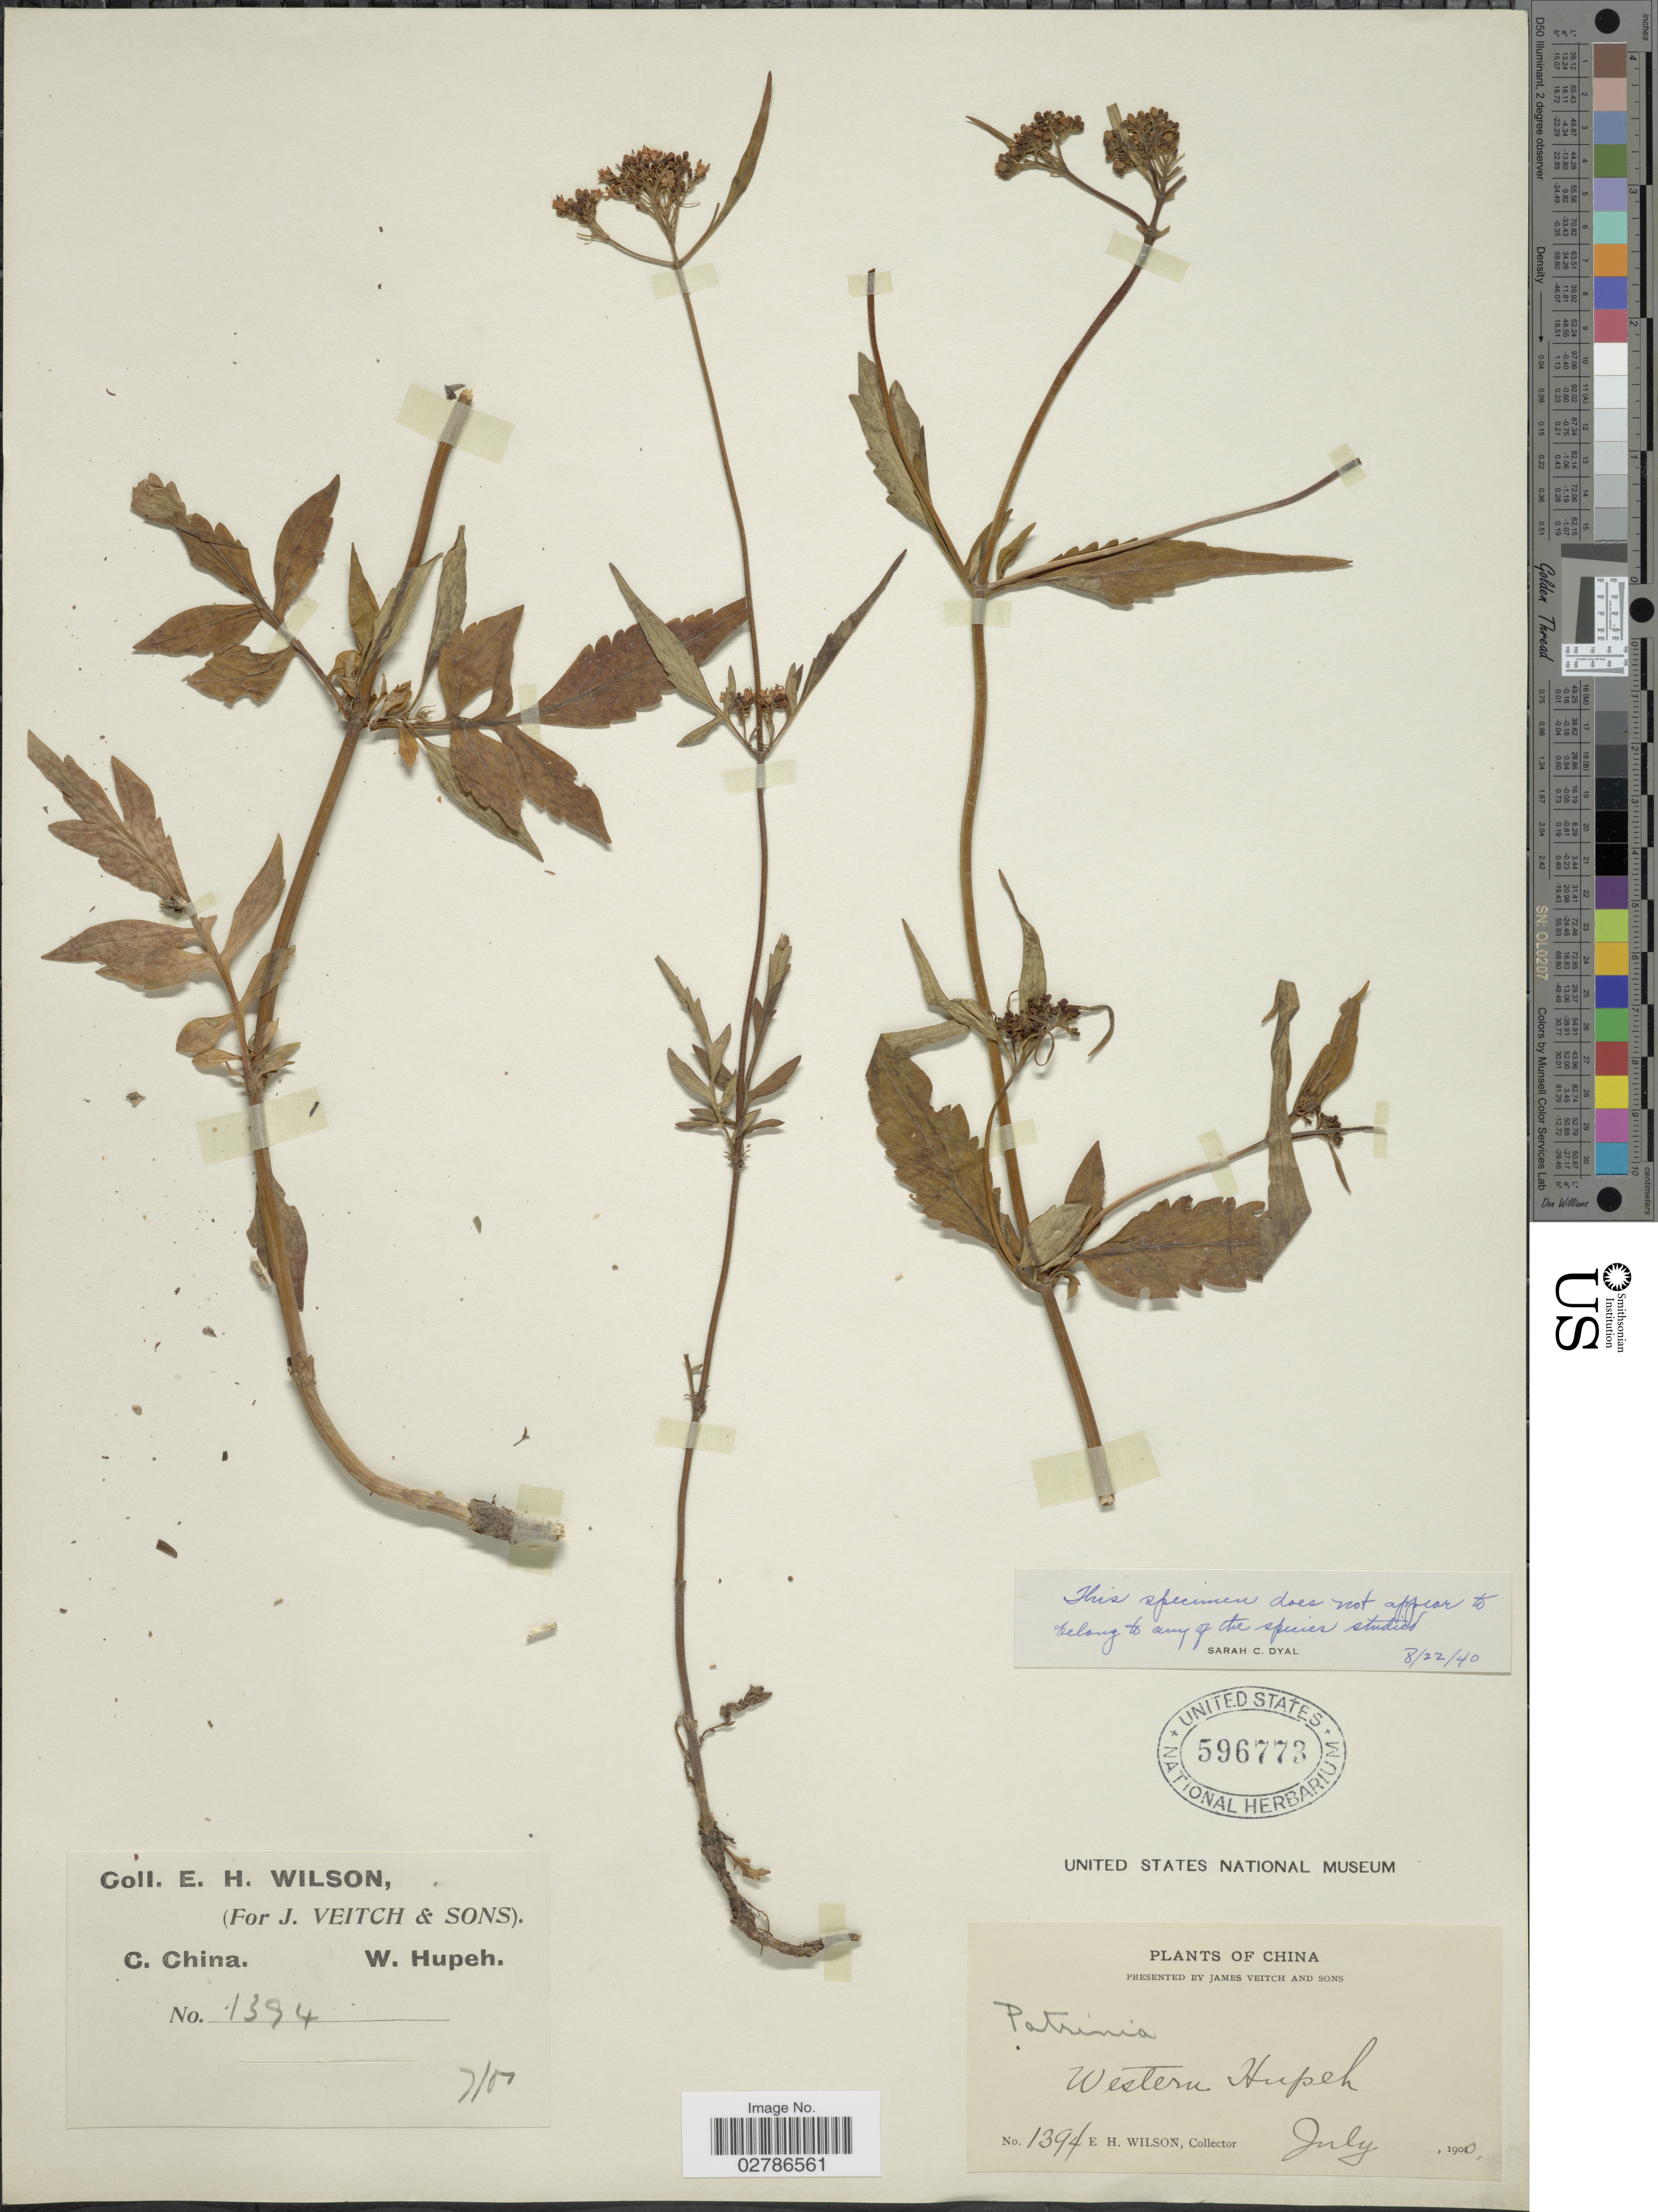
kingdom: Plantae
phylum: Tracheophyta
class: Magnoliopsida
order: Dipsacales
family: Caprifoliaceae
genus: Patrinia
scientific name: Patrinia sp.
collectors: E. Wilson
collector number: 1394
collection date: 1900-07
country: China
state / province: Hubei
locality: C. China, Western Hupeh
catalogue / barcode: US 596773